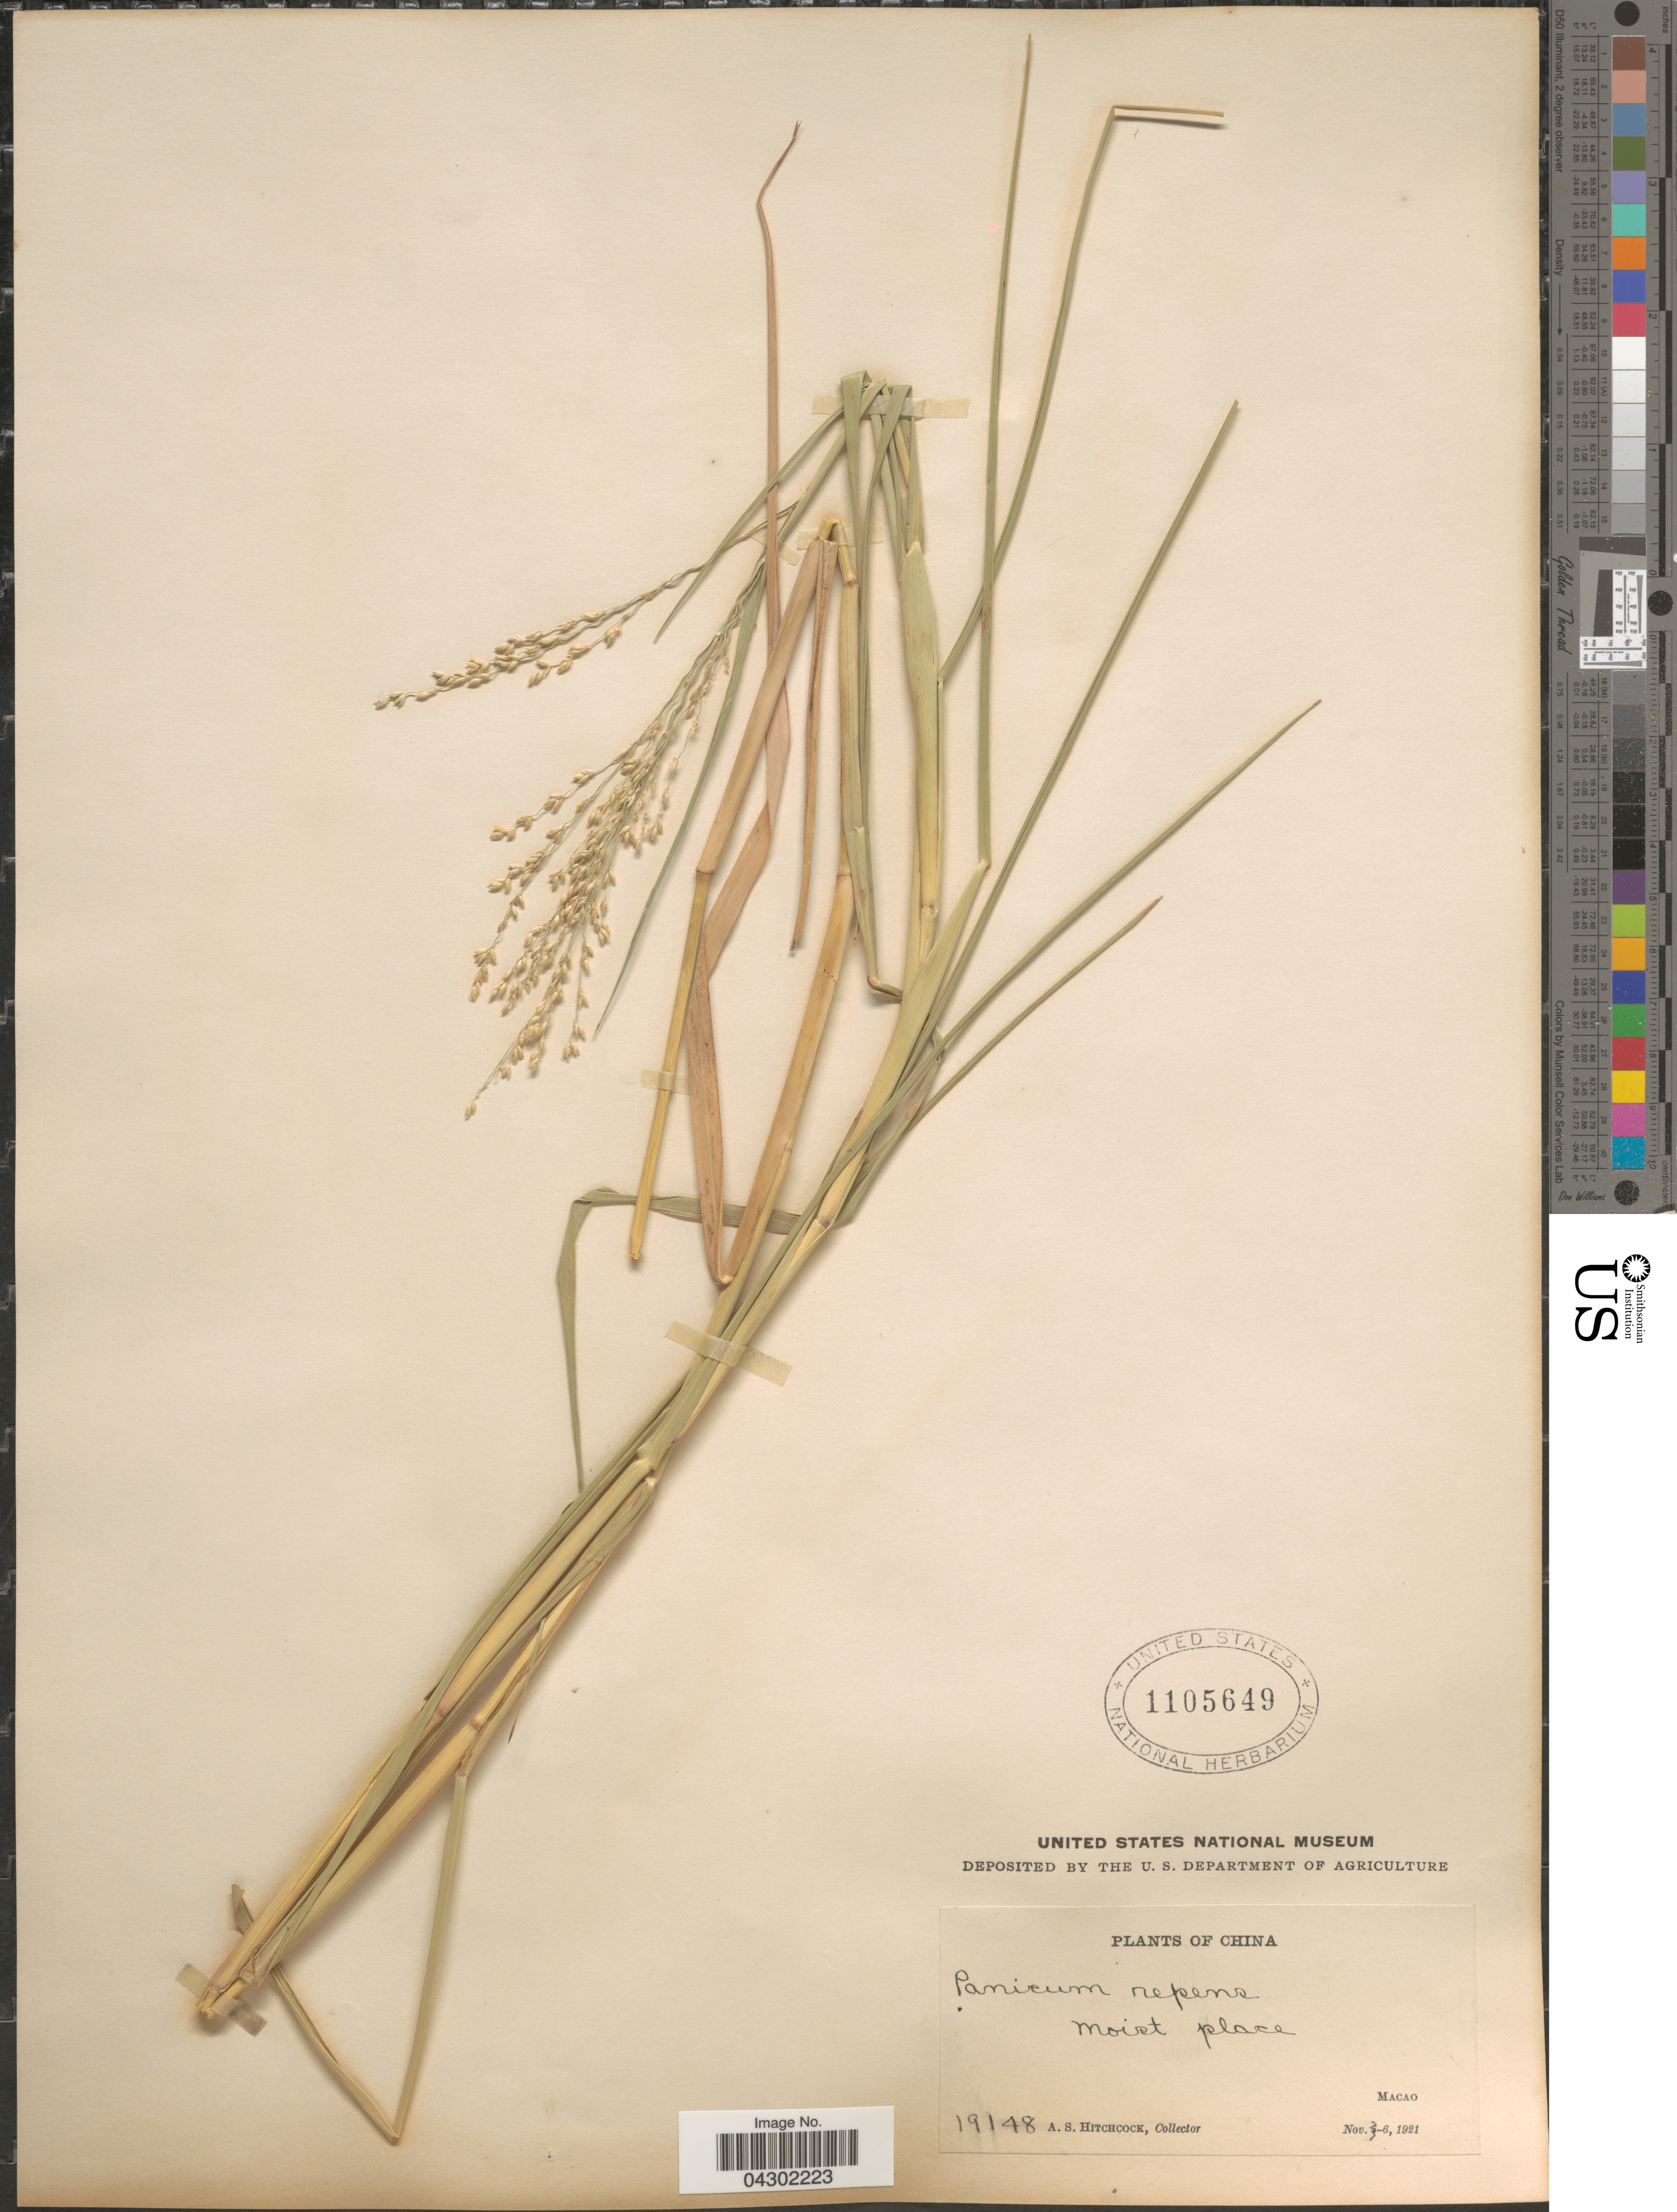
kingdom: Plantae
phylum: Tracheophyta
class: Liliopsida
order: Poales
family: Poaceae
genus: Panicum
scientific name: Panicum repens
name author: L.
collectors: A. S. Hitchcock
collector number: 19148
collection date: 1921-11-06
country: China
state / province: Macau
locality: Macao.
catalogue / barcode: US 1105649